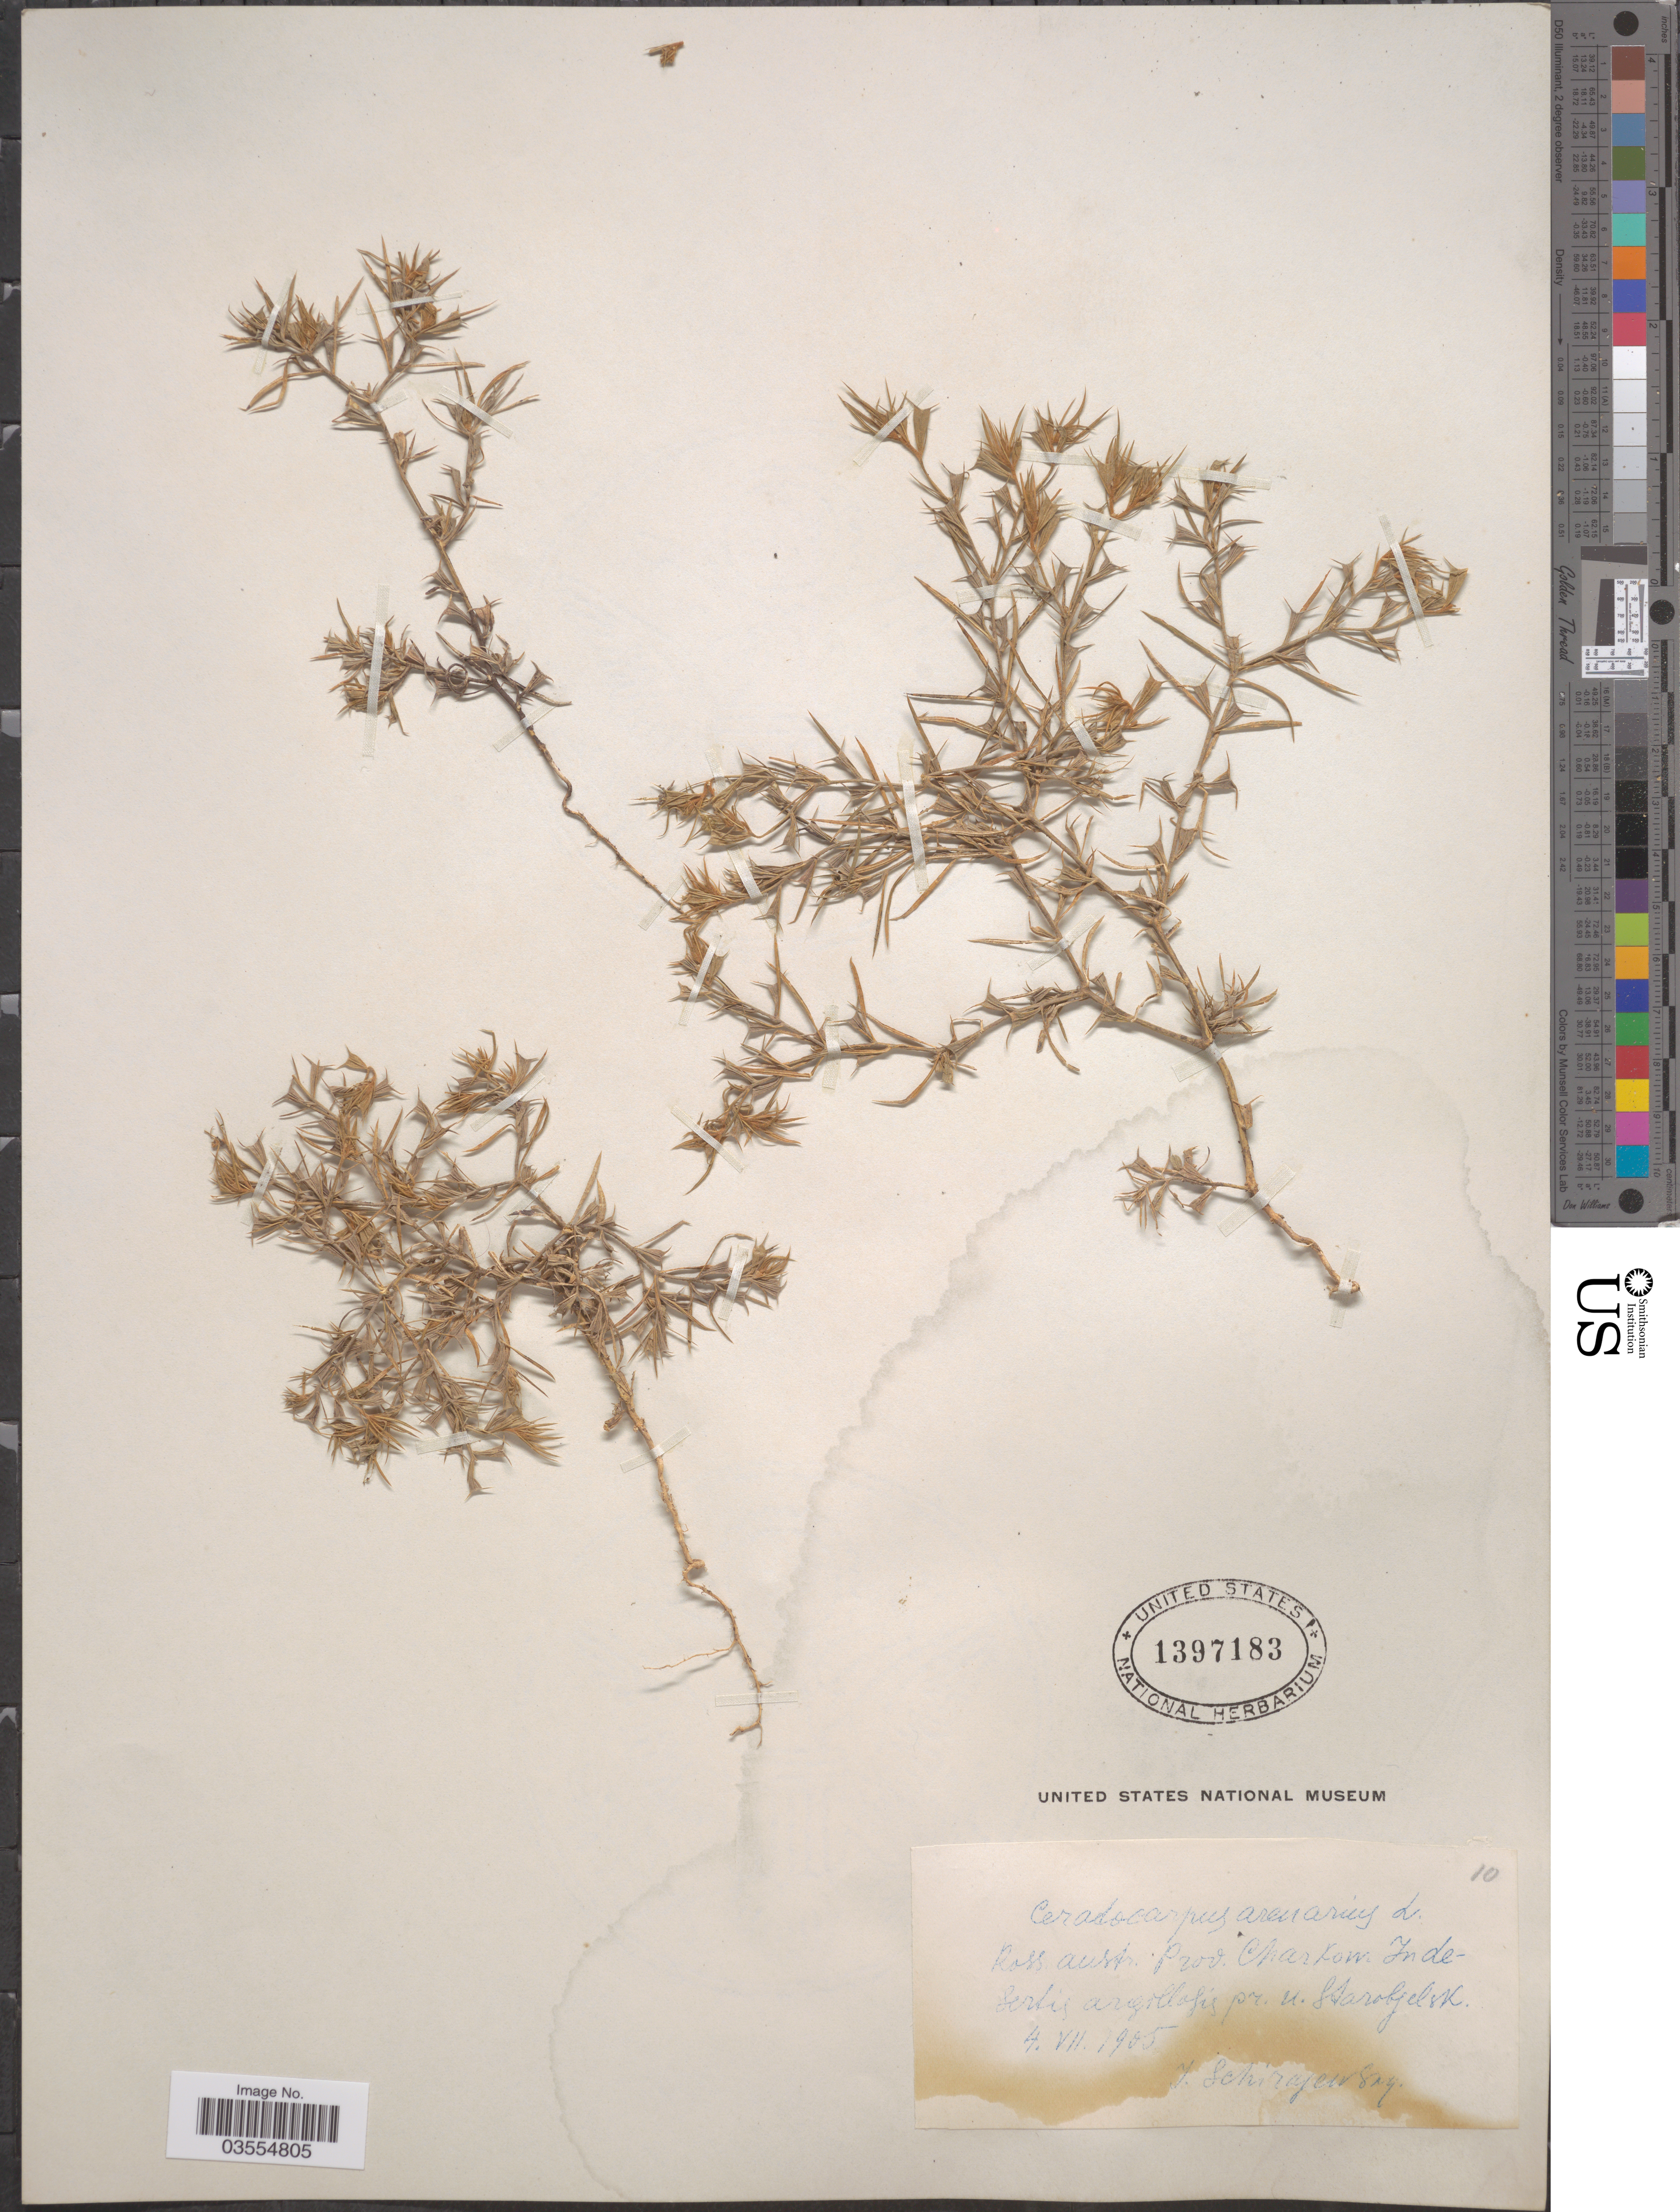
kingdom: Plantae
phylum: Tracheophyta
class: Magnoliopsida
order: Caryophyllales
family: Amaranthaceae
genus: Ceratocarpus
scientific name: Ceratocarpus arenarius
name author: L.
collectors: I. Schirajewsky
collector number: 10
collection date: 1905-07-04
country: Ukraine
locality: Ross. austr. Prov. Charkow. In desertis argillosis pr. u. Starobjelsk.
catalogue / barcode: US 1397183